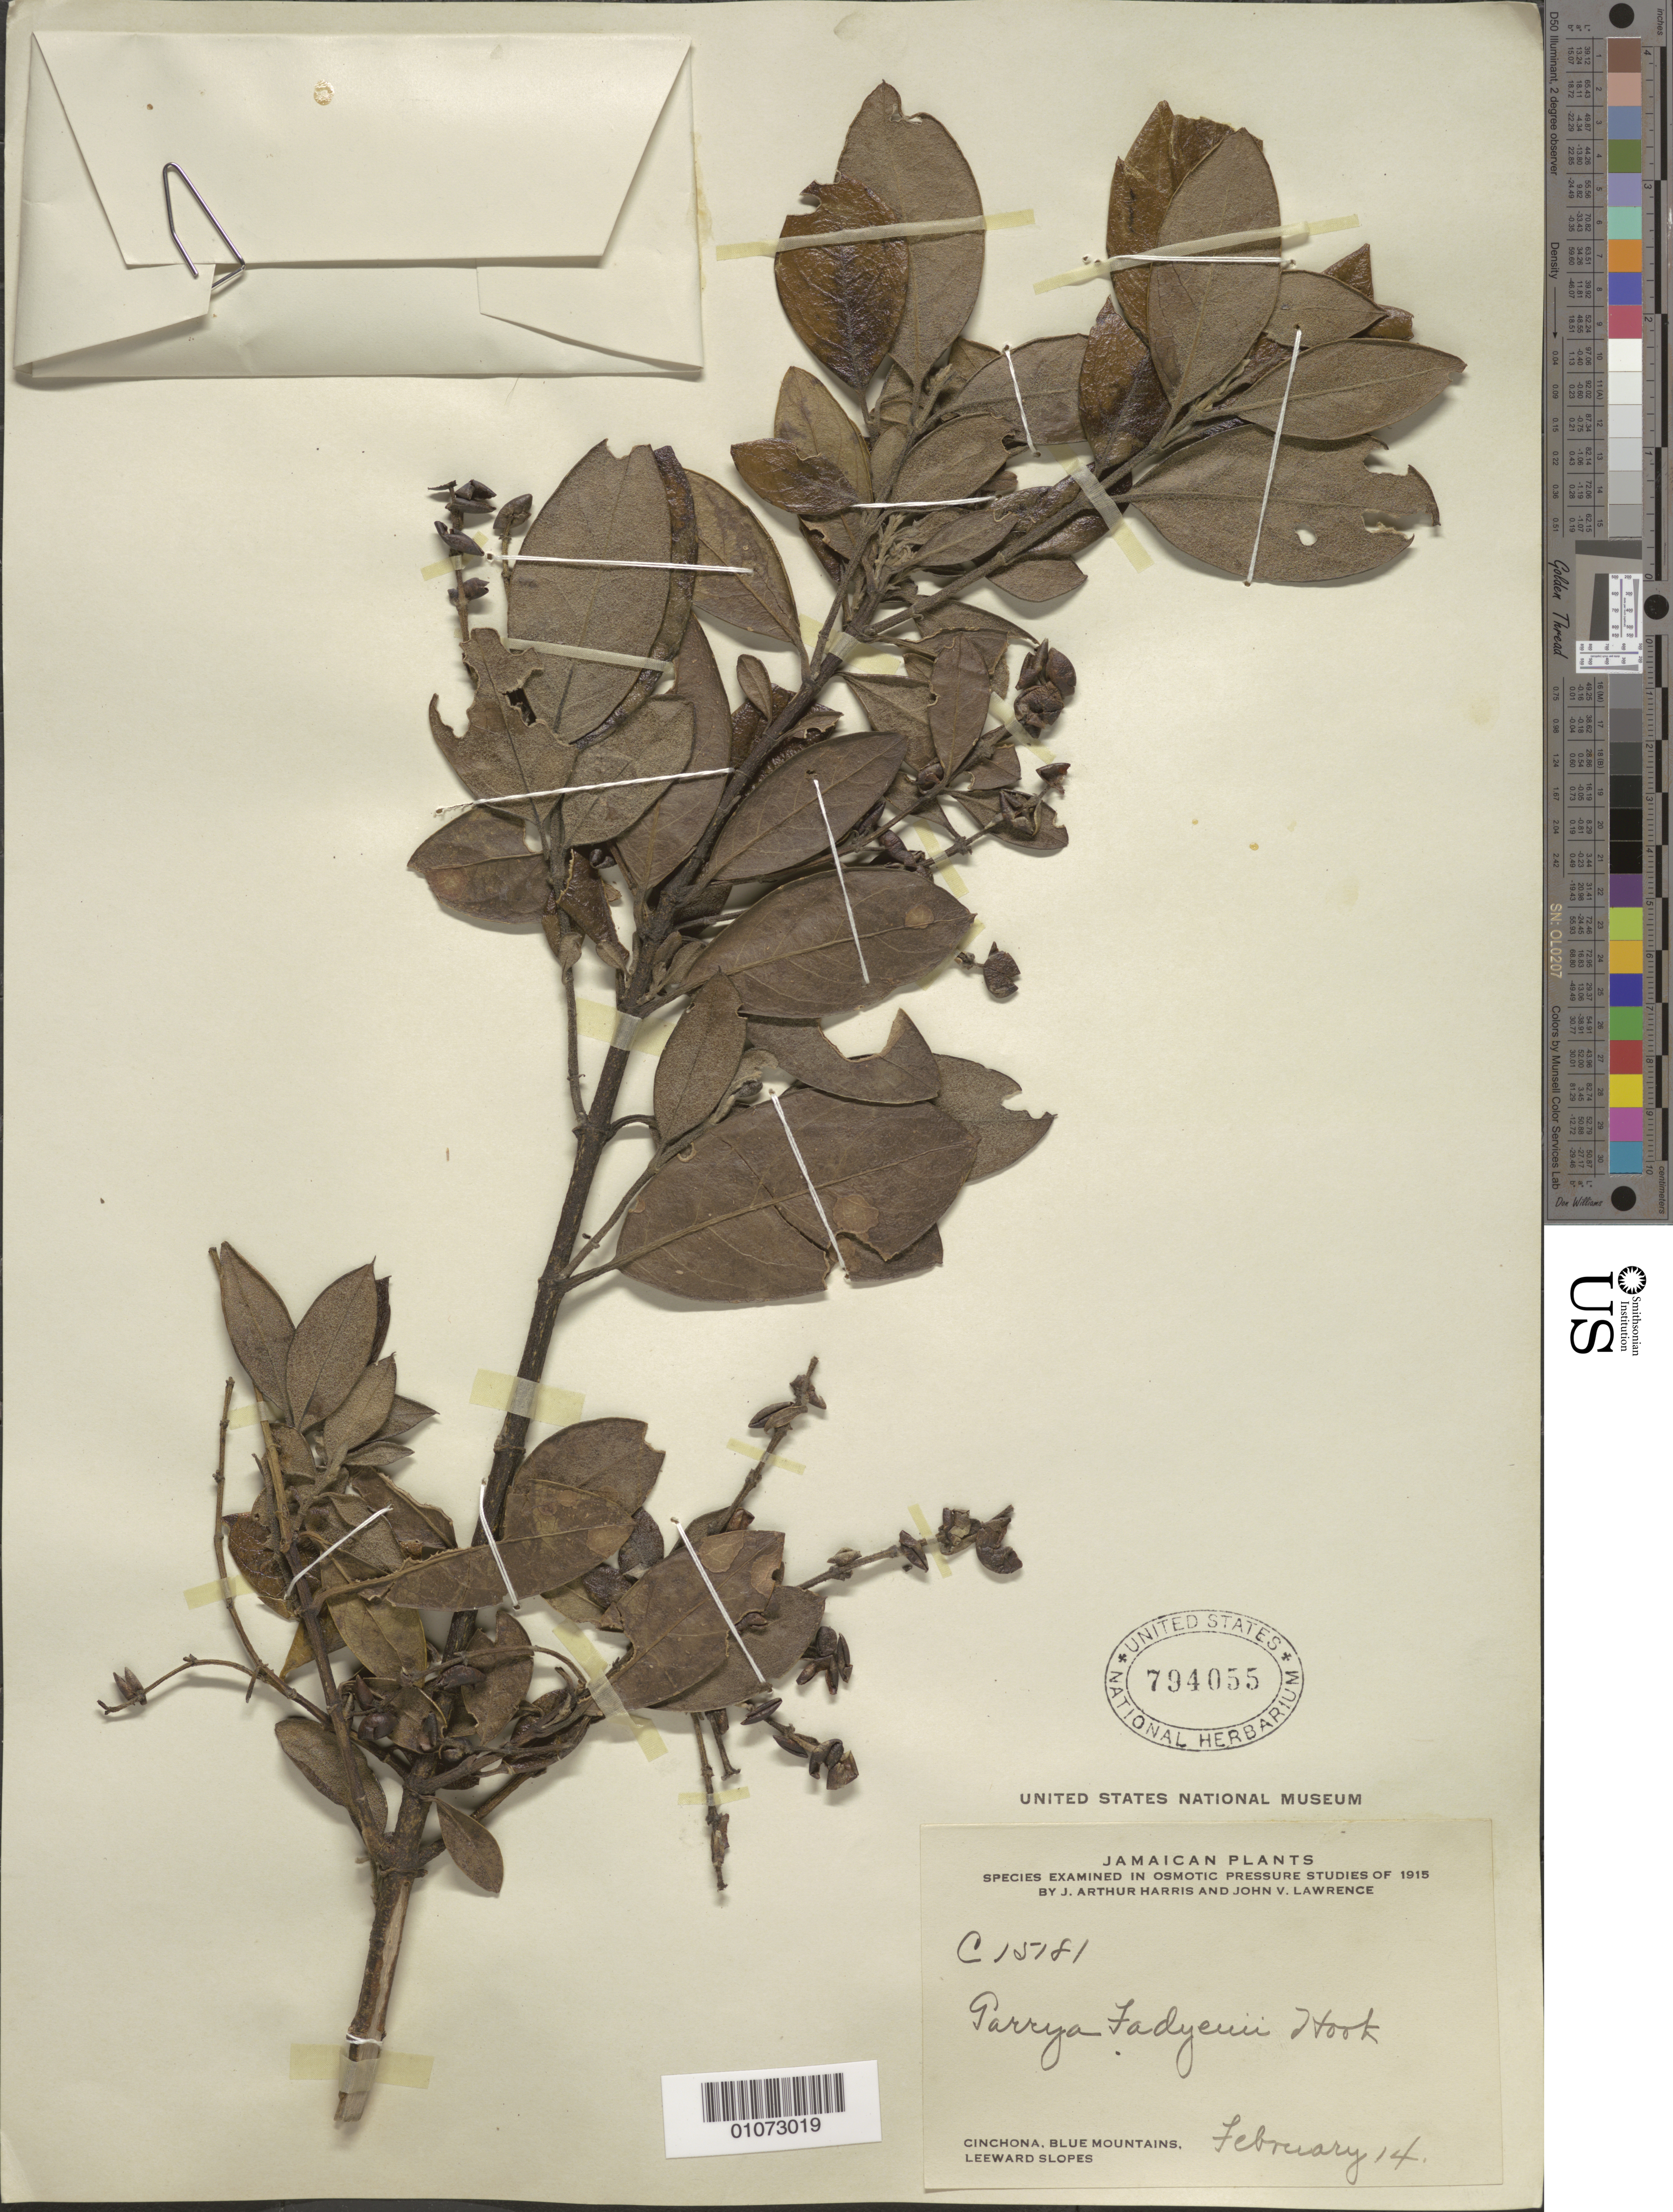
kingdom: Plantae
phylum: Tracheophyta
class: Magnoliopsida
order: Garryales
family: Garryaceae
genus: Garrya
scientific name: Garrya fadyenii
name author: Hook.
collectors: J. A. Harris & J. Lawrence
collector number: C15181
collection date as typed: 14 Feb 1915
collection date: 1915-02-14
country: Jamaica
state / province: Saint Andrew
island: Jamaica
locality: Cinchona, Blue Mountains, leeward slopes.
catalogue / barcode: US 794055